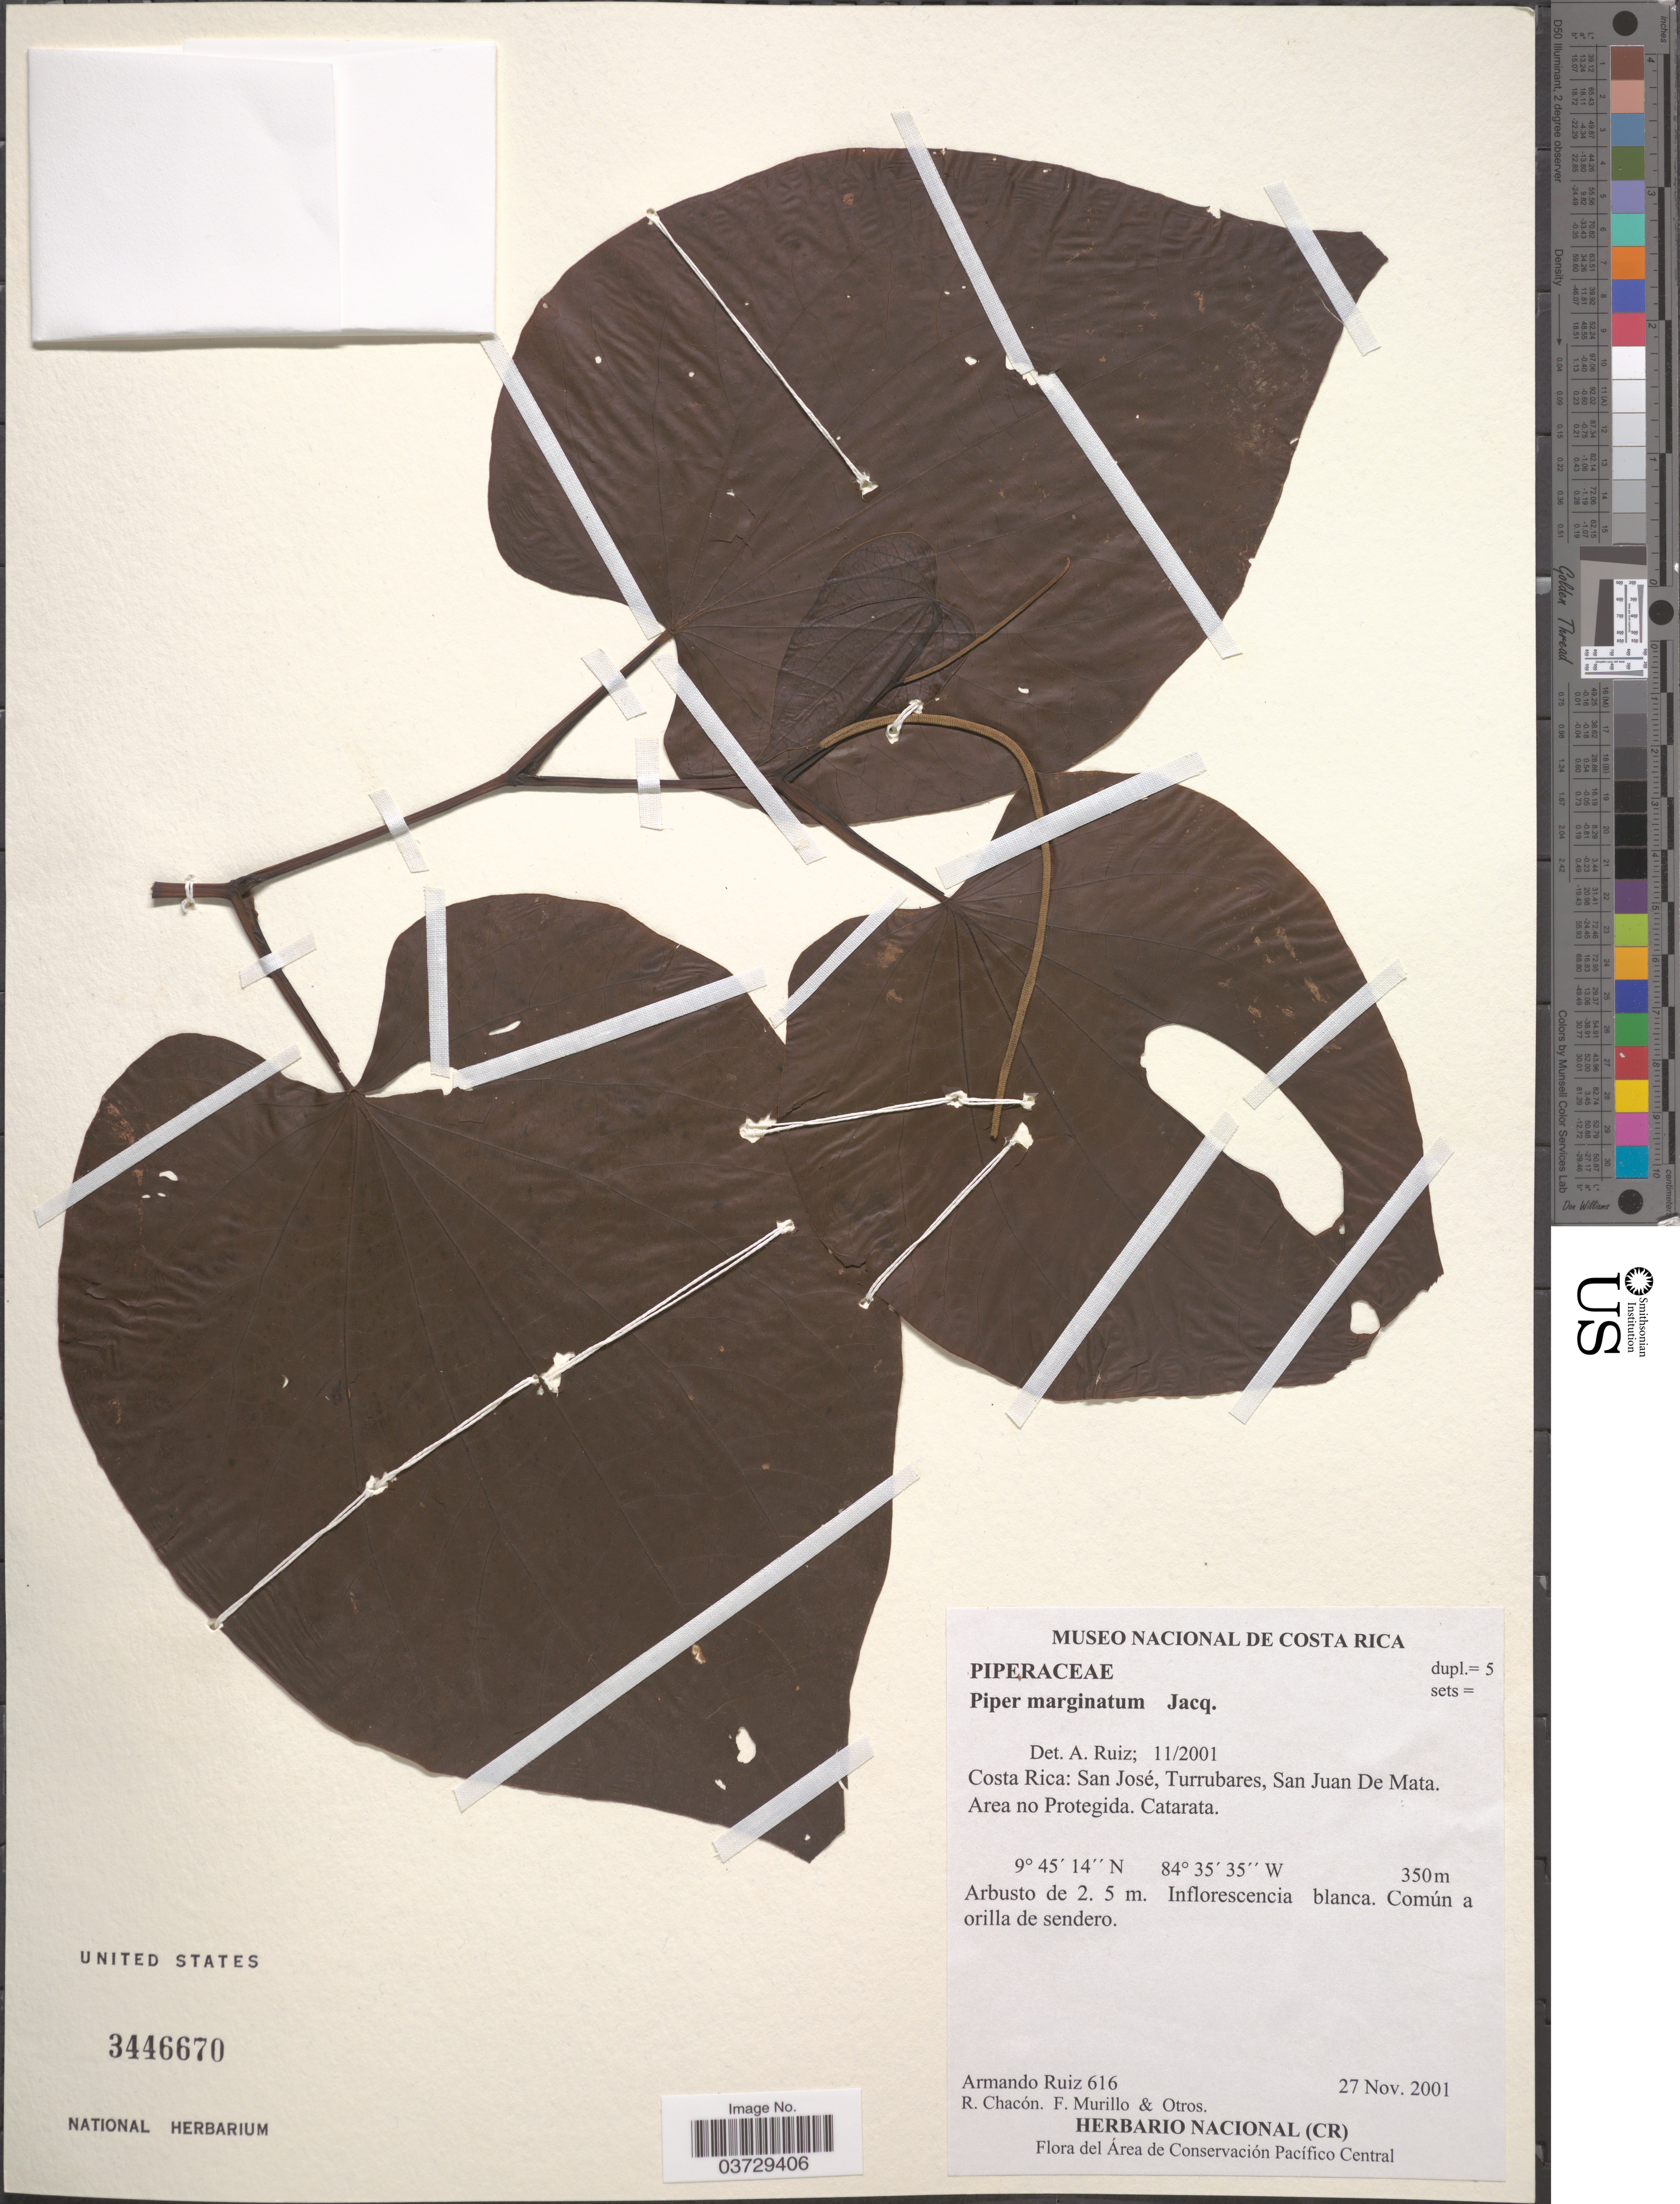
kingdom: Plantae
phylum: Tracheophyta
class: Magnoliopsida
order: Piperales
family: Piperaceae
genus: Piper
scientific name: Piper marginatum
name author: Jacq.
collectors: A. Ruiz, R. Chacon, Murillo, F. & et al.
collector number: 616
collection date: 2001-11-27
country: Costa Rica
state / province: San José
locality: Turrubares, San Juan De Mata. Area no Protegida. Catarata.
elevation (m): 350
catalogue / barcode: US 3446670